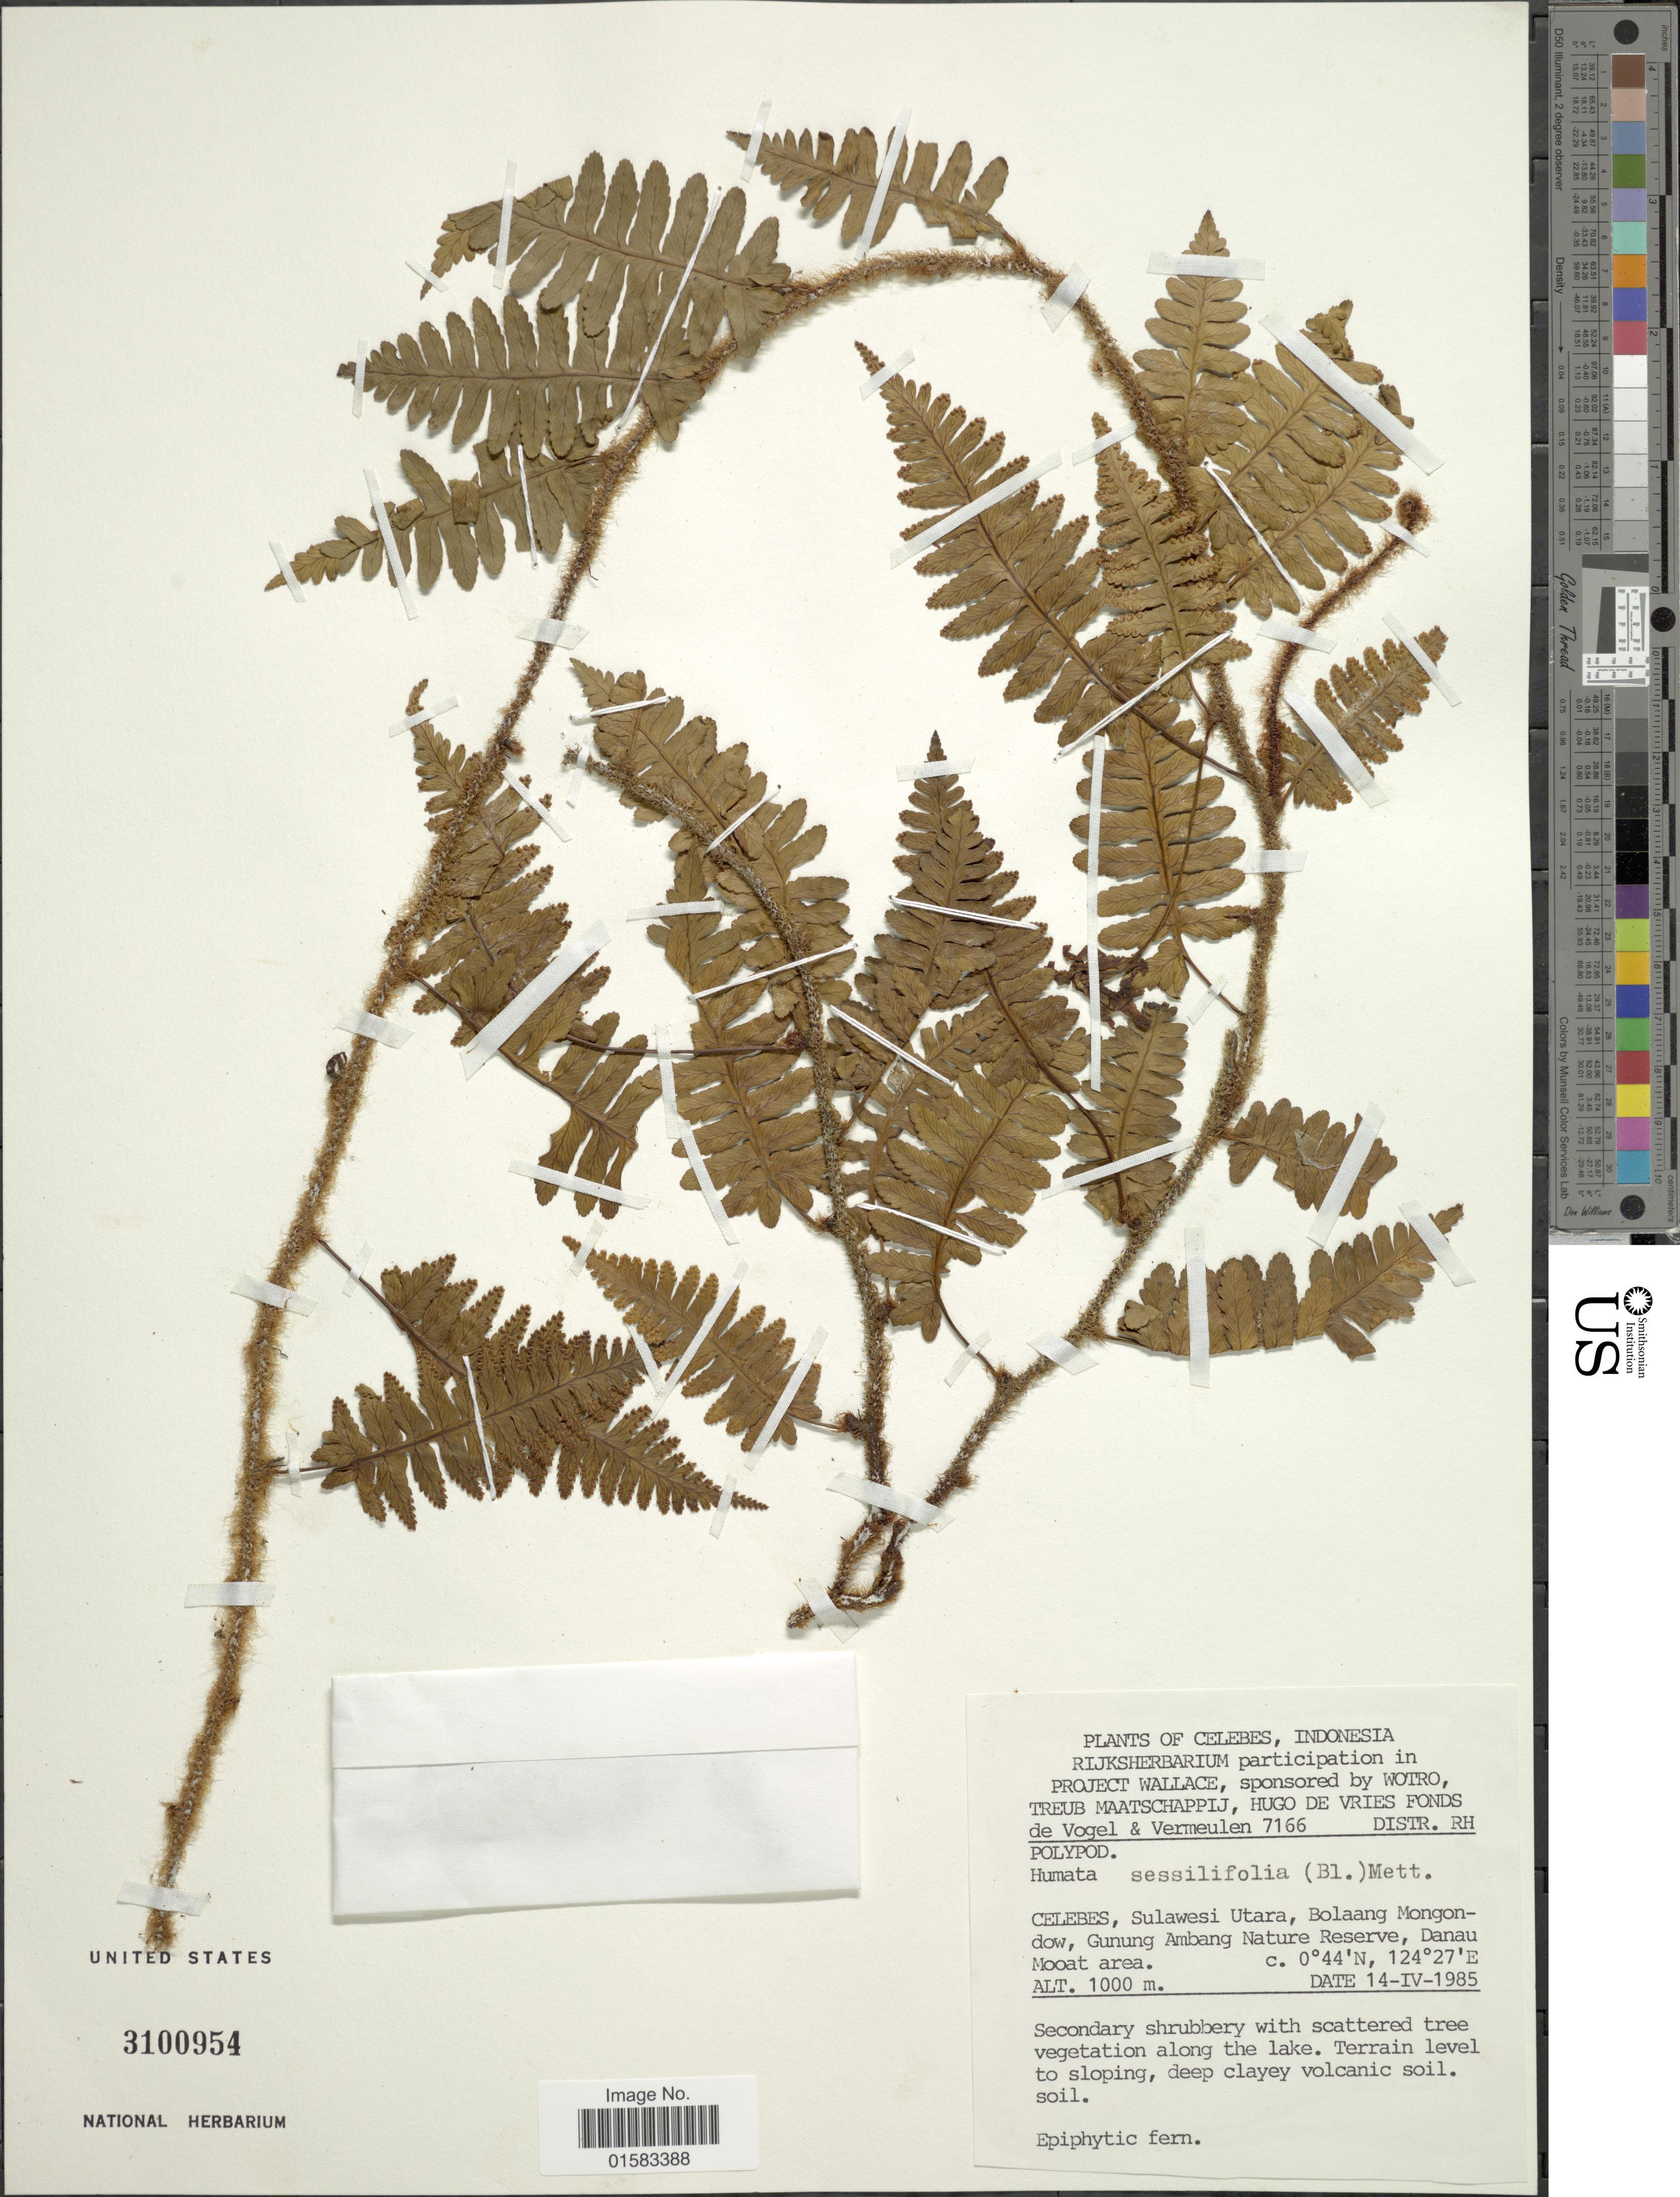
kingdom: Plantae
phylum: Tracheophyta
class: Polypodiopsida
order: Polypodiales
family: Davalliaceae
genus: Davallia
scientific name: Davallia sessilifolia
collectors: Vogel, -- & Vermeulen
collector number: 7166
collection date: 1985-04-14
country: Indonesia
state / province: Sulawesi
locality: Celebes, Sulawesi Utara, Bolaang Mongondow, Gunung Ambang Nature Reserve, Danau Mooat area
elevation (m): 1000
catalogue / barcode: US 3100954